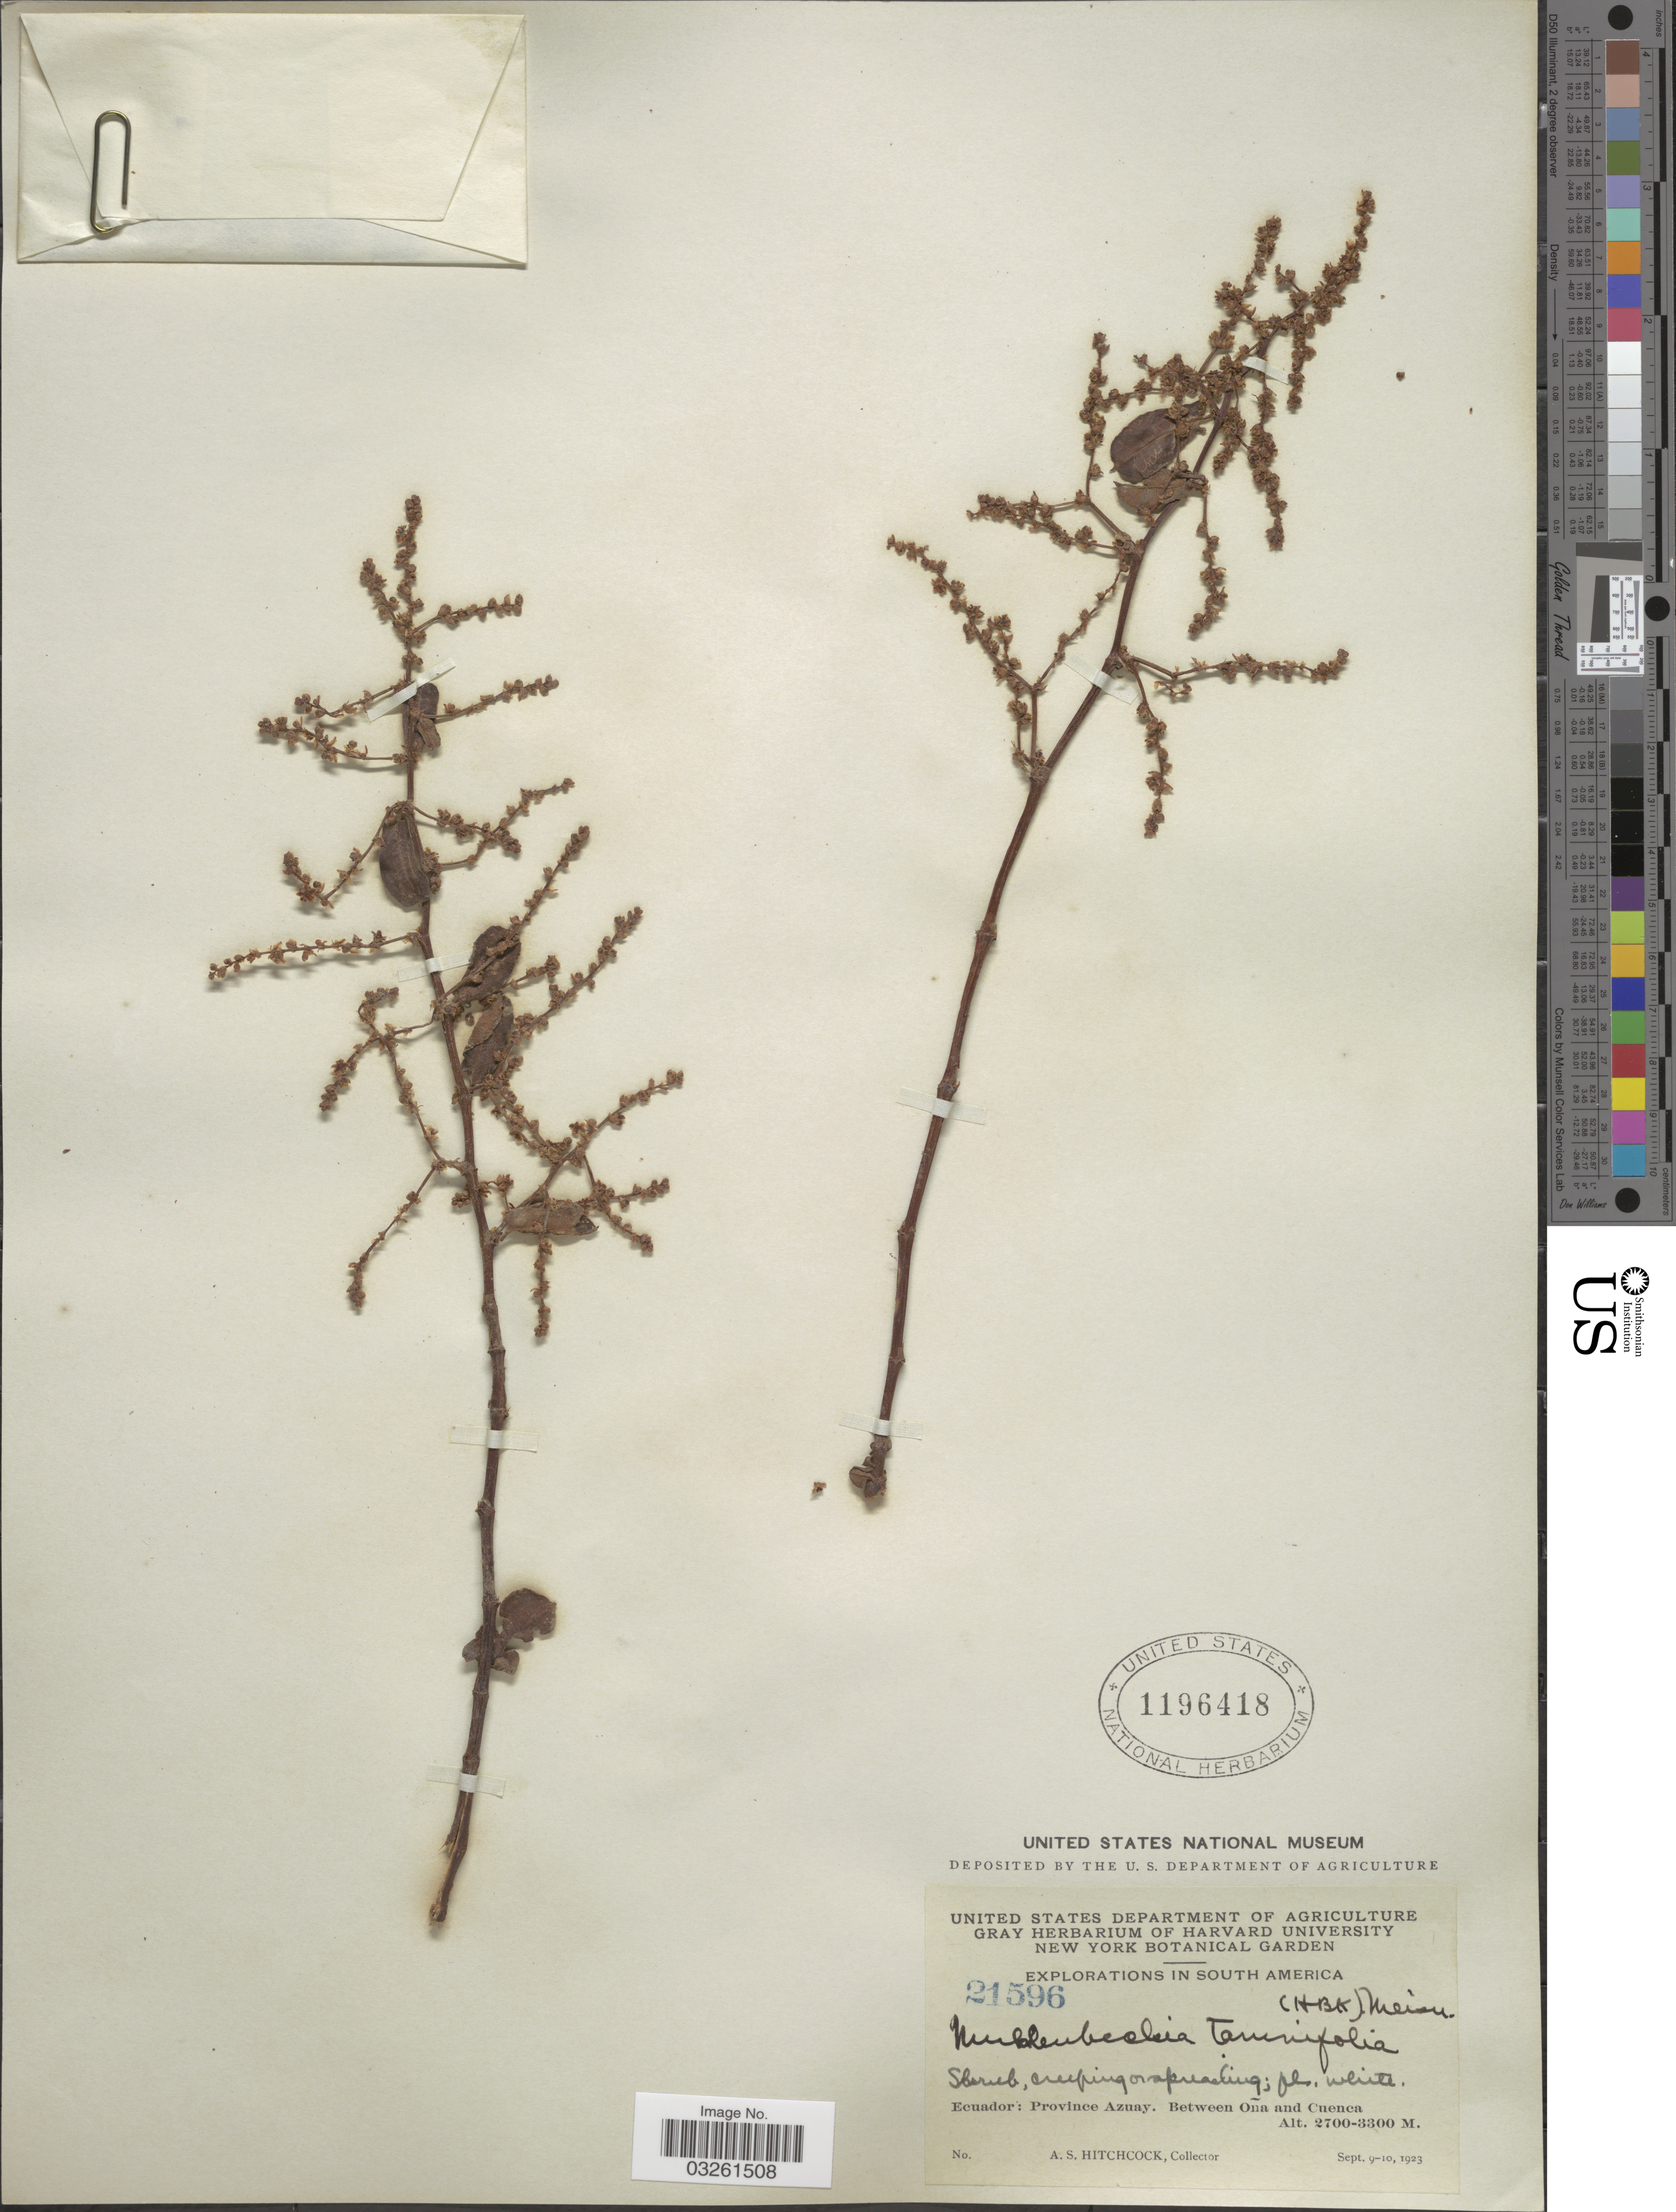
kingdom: Plantae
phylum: Tracheophyta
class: Magnoliopsida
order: Caryophyllales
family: Polygonaceae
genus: Muehlenbeckia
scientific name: Muehlenbeckia tamnifolia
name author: (Kunth) Meisn.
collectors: A. S. Hitchcock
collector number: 21596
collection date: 1923-09-09/1923-09-10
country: Ecuador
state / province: Azuay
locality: Between Oña and Cuenca.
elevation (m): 2700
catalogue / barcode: US 1196418